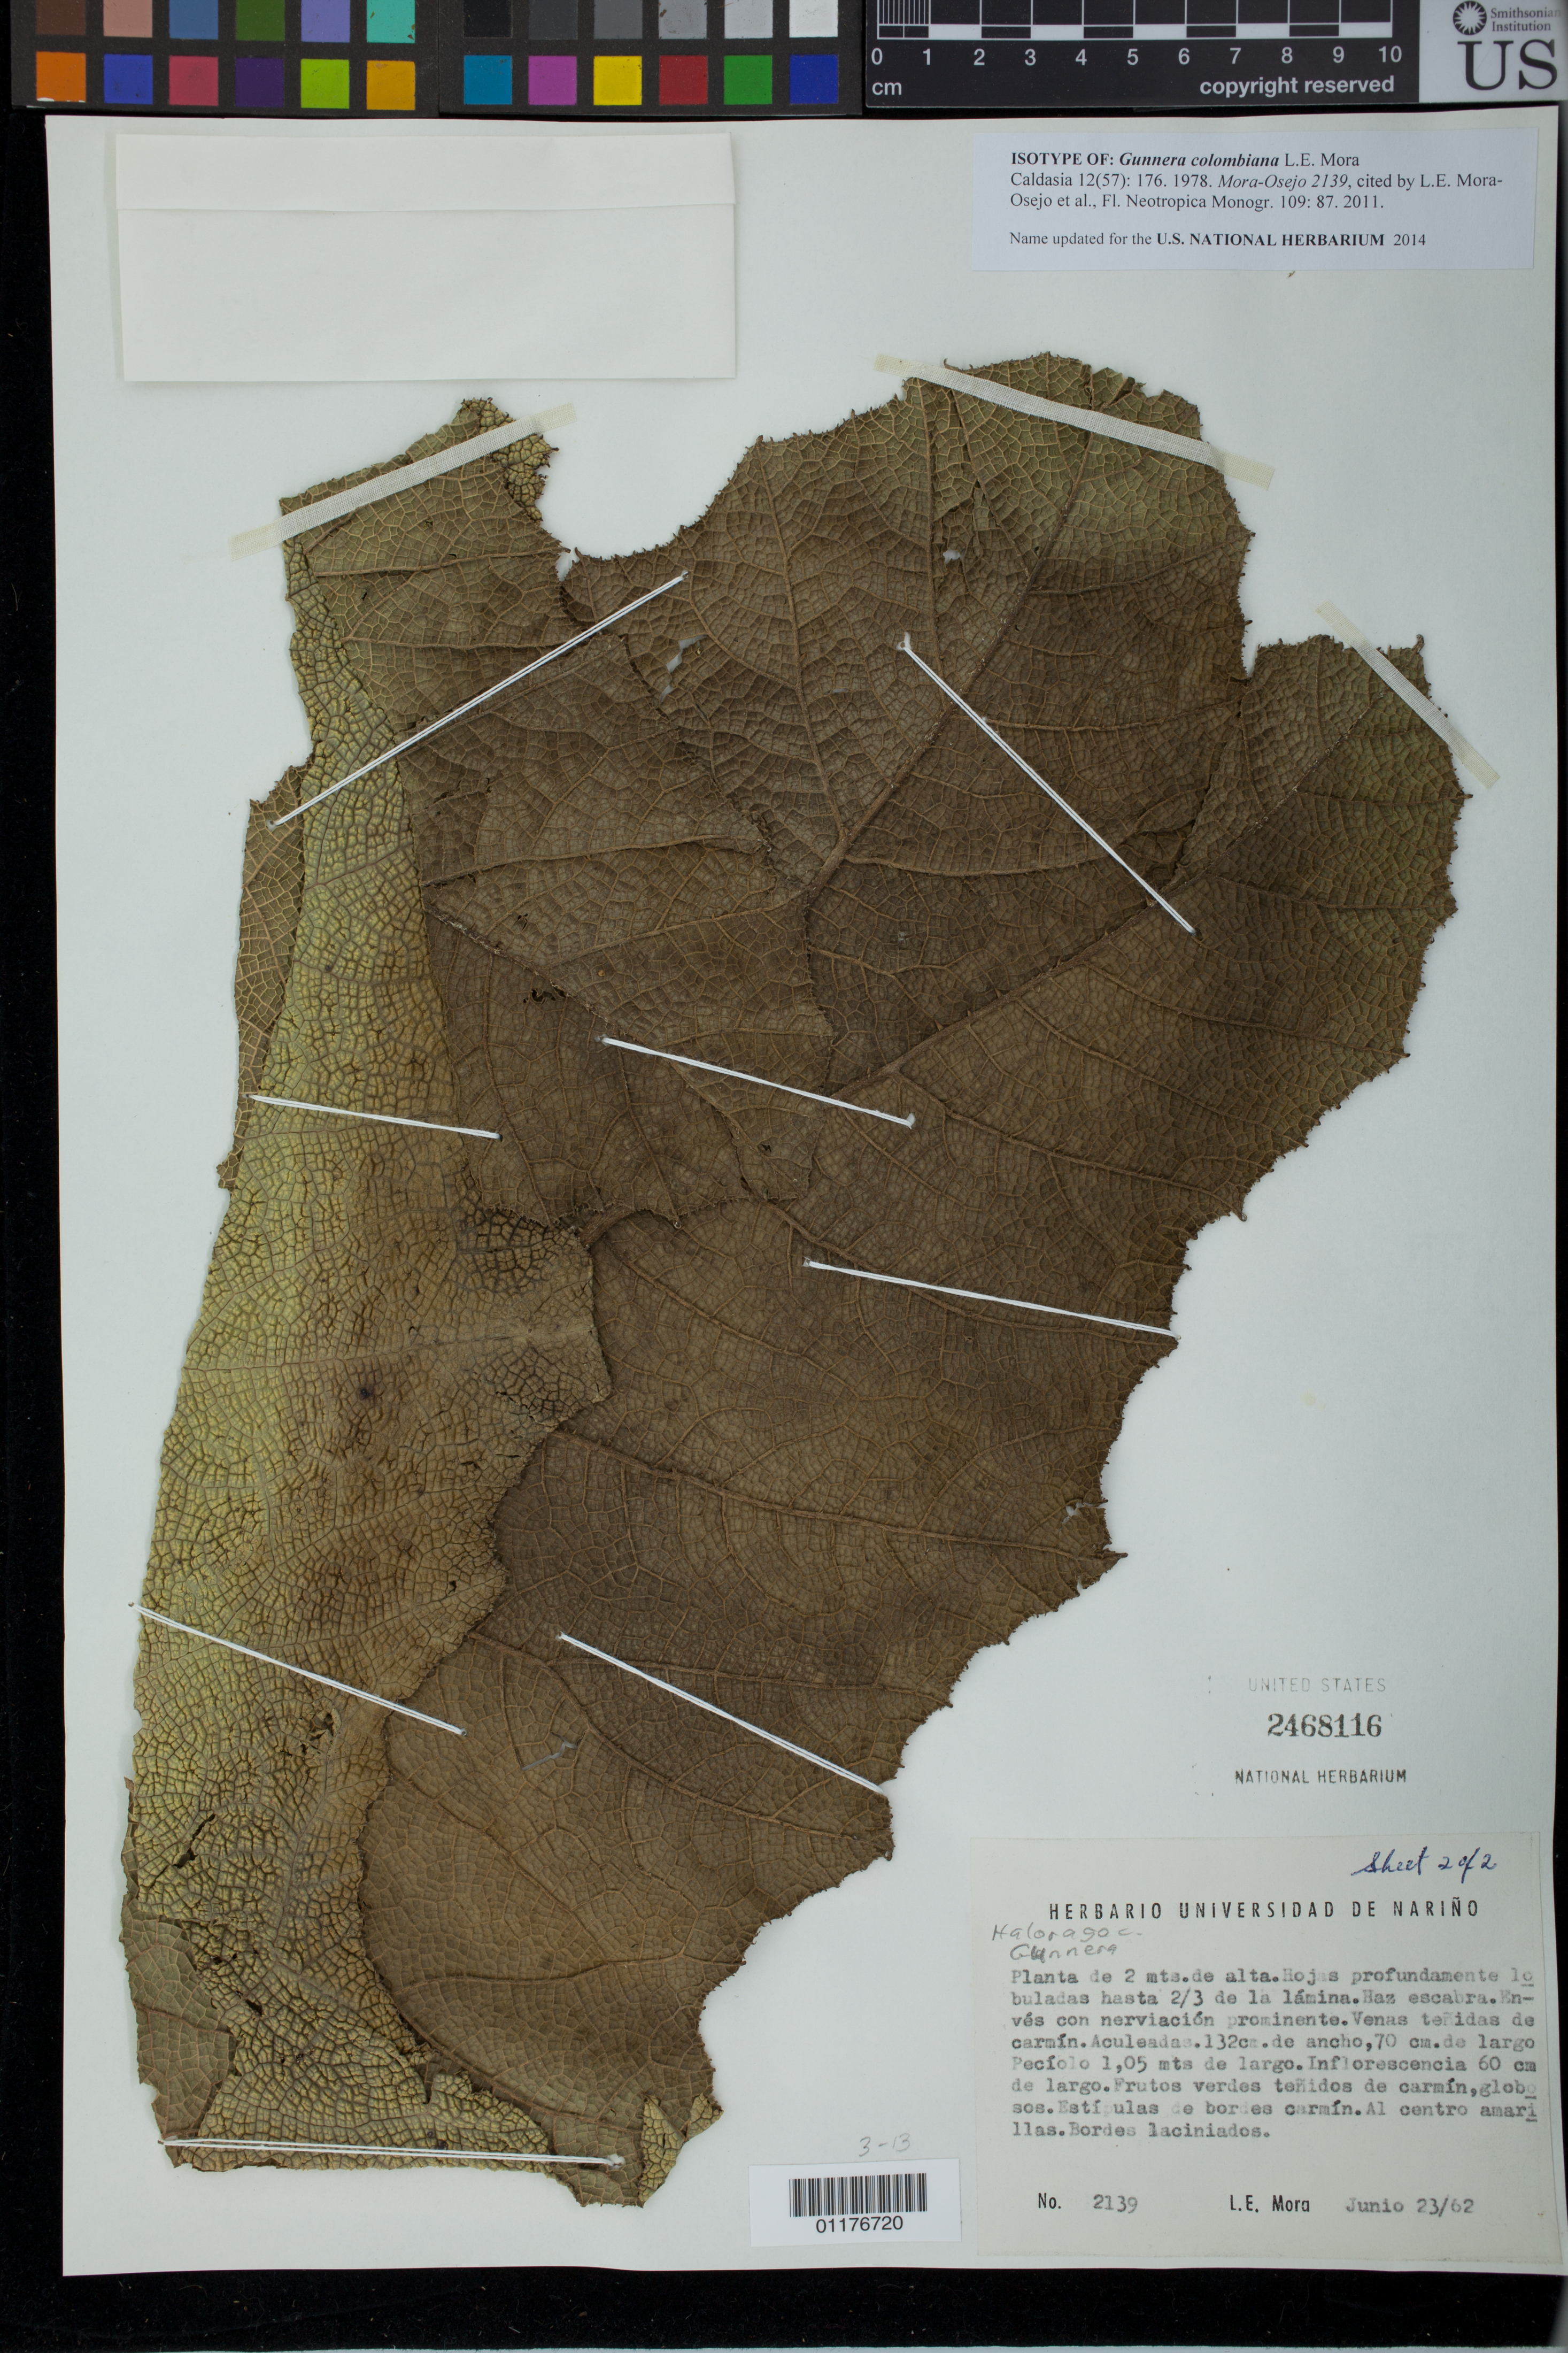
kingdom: Plantae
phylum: Tracheophyta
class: Magnoliopsida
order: Gunnerales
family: Gunneraceae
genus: Gunnera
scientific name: Gunnera colombiana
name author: L.E. Mora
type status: Isotype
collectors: L. E. Mora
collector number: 2159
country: Colombia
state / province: Nariño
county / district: Ipiales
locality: Dept. de Nariño: Carretera de la Victoria a San Jorge, "El Hospital", Mpio. Ipiales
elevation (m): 2100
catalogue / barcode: US 2468116